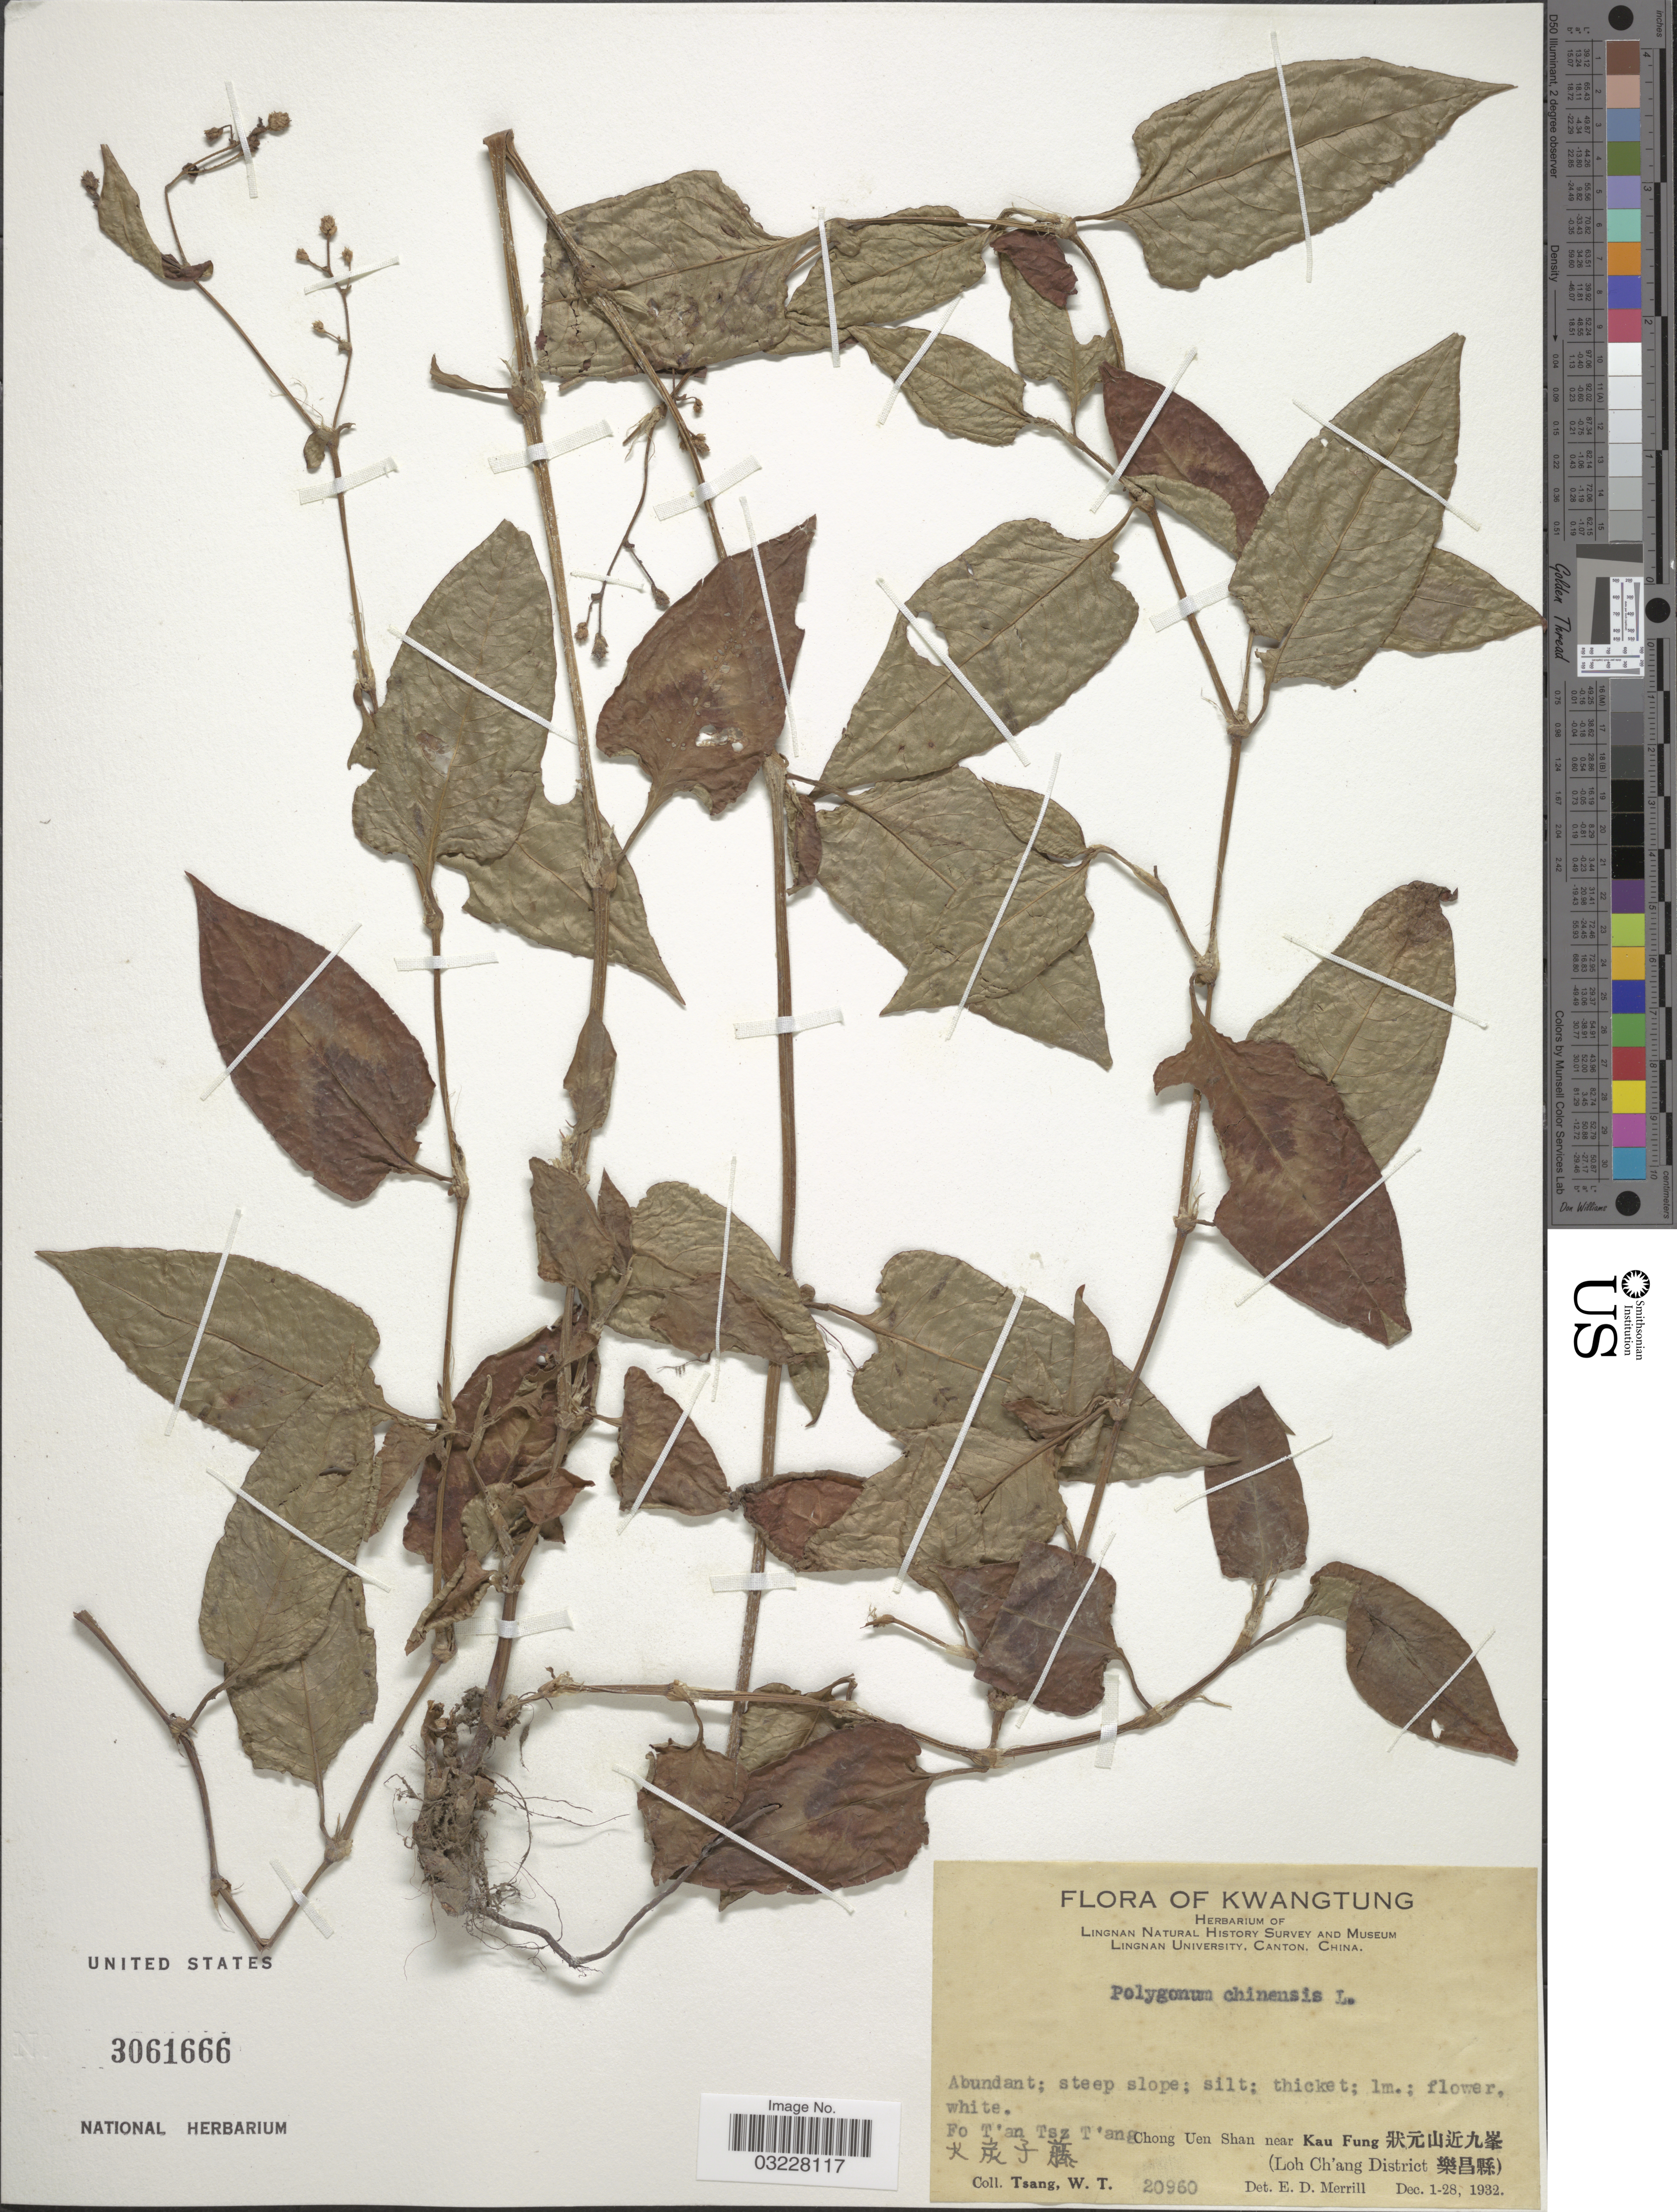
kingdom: Plantae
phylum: Tracheophyta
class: Magnoliopsida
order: Caryophyllales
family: Polygonaceae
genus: Polygonum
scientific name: Polygonum chinense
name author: L.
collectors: W. T. Tsang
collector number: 20960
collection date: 1932-12-01/1932-12-28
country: China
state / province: Guangdong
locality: Kwatung. Fo T'an Tsz T'ang. Chong Uen Shan near Kau Fung (Loh Ch'ang District)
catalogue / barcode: US 3061666